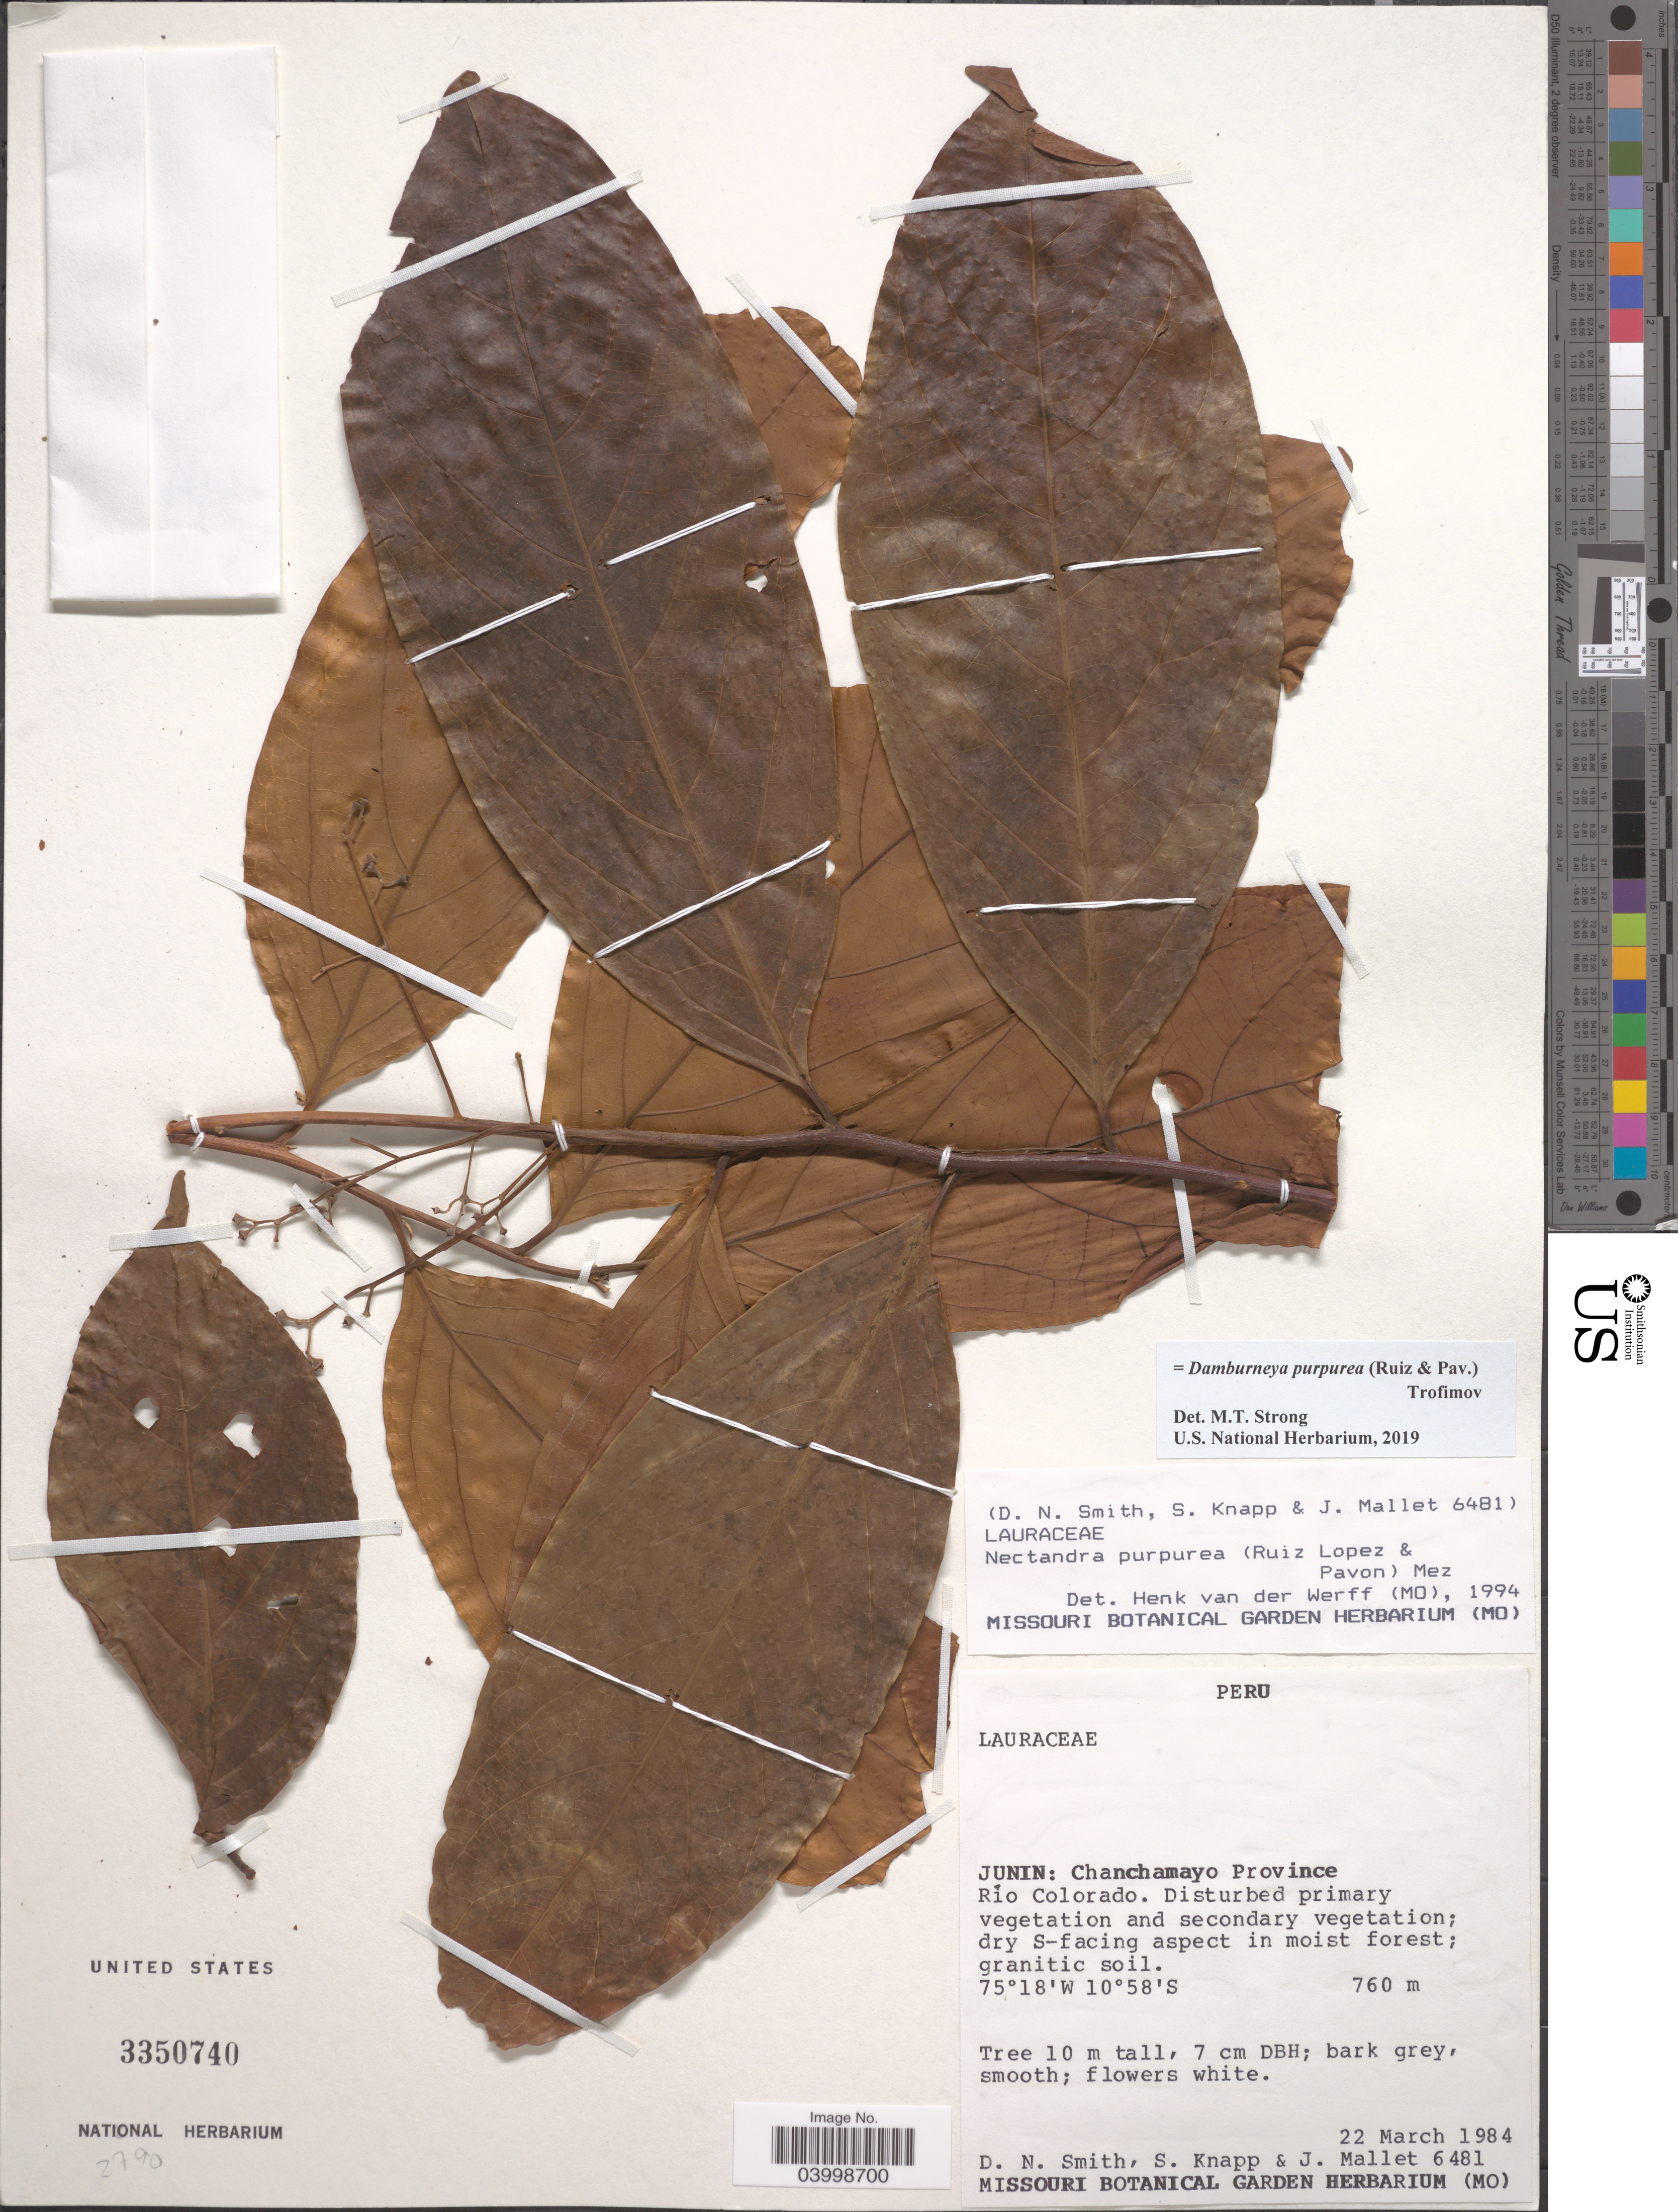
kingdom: Plantae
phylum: Tracheophyta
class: Magnoliopsida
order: Laurales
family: Lauraceae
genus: Damburneya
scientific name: Damburneya purpurea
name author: (Ruiz & Pav.) Trofimov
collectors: D. Smith, S. Knapp & J. Mallet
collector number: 6481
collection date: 1984-03-22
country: Peru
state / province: Junín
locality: Chanchamayo Province. Río Colorado. Disturbed primary vegetation and secondary vegetation; dry S-facing aspect in mois forest.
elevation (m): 760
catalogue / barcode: US 3350740